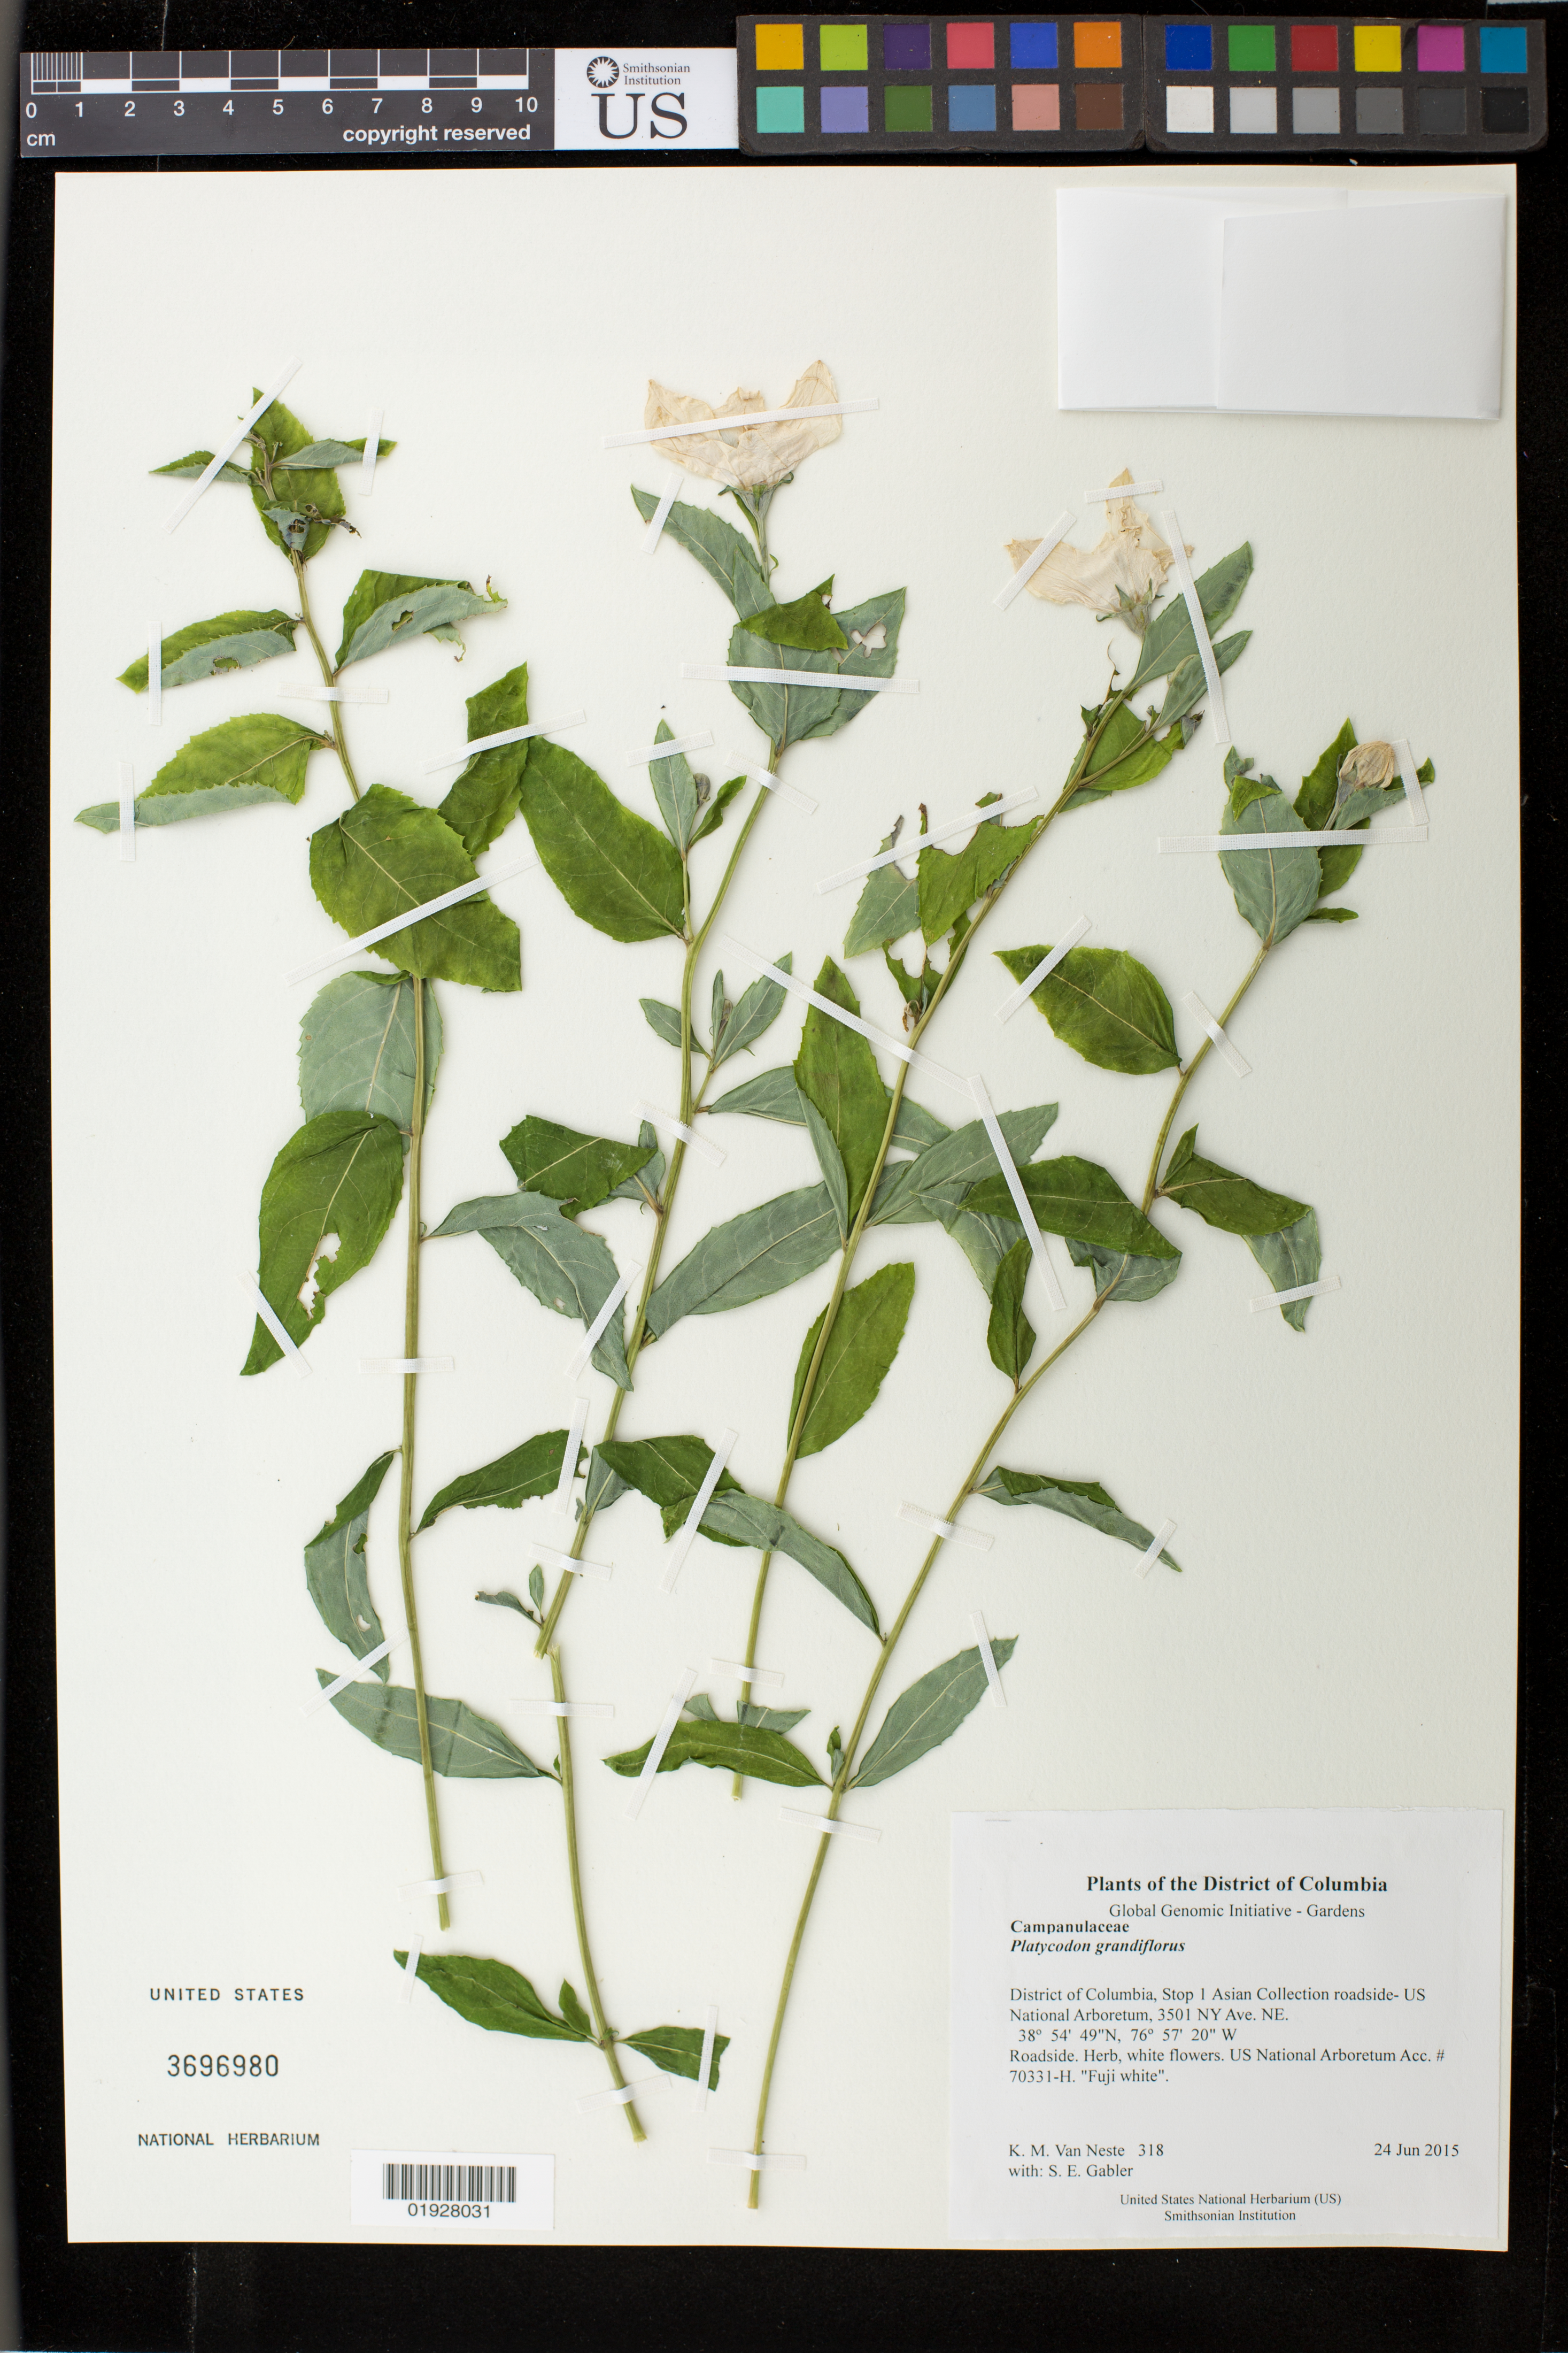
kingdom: Plantae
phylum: Tracheophyta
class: Magnoliopsida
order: Asterales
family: Campanulaceae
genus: Platycodon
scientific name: Platycodon grandiflorus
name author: (Jacq.) A. DC.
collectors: K. M. Van Neste & S. E. Gabler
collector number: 318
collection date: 2015-06-24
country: United States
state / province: District of Columbia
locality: Stop 1 Asian Collection roadside- US National Arboretum, 3501 NY Ave. NE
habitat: Roadside.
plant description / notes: USNA accession number: 70331 Recieved as a seed from 1-Feb-00 from George Waters. Original Source: Thompson & Morgan Mr. George Waters, 6106 Greenvale Parkway, Riverdale, MD 20737:Thompson & Morgan, Inc., P.O. Box 1308, Jackson, NJ 08527, United States Provenance Code: G Provenance: from a cultivated plant not of known wild origin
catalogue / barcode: US 3696980